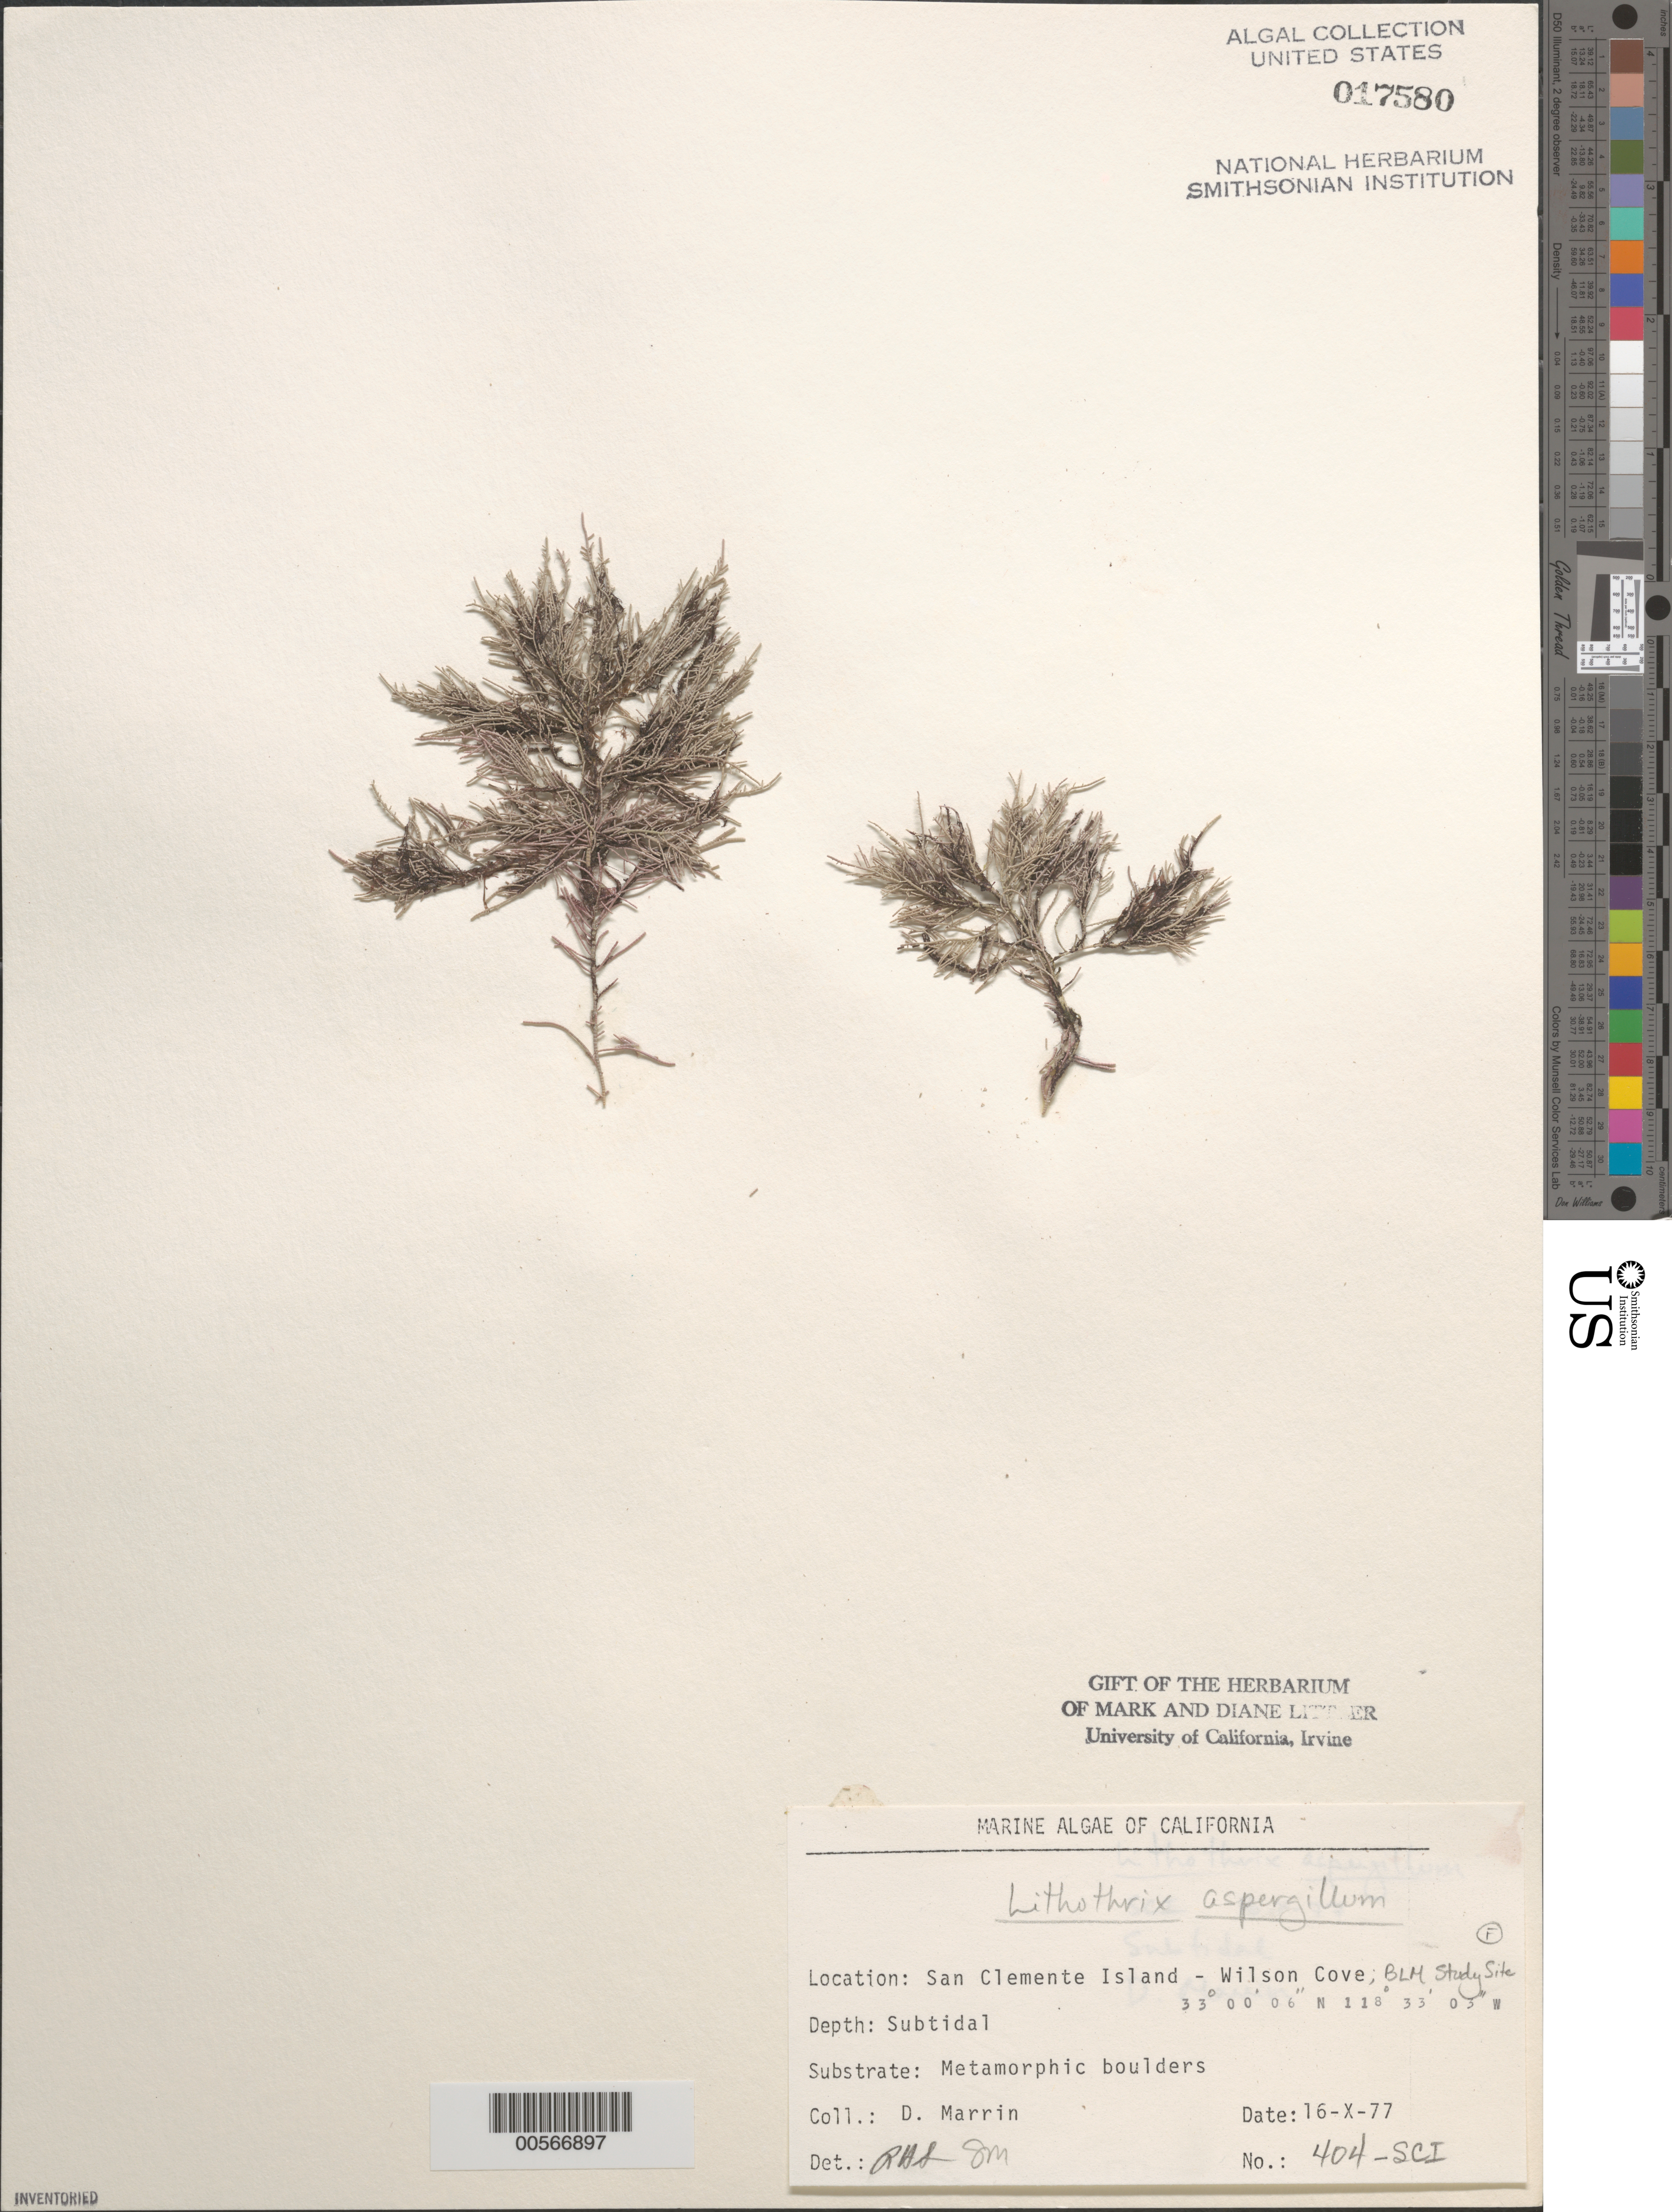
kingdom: Plantae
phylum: Rhodophyta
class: Florideophyceae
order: Corallinales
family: Lithophyllaceae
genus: Lithothrix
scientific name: Lithothrix aspergillum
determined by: Sims, Robert H.; Murray, S. N.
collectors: D. Marrin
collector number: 404-sci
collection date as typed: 16 Oct 1977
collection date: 1977-10-16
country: United States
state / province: California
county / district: Los Angeles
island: San Clemente Island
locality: Wilson Cove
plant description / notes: BLM-SOCALBIGHT Rocky Intertidal Survey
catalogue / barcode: US 17580